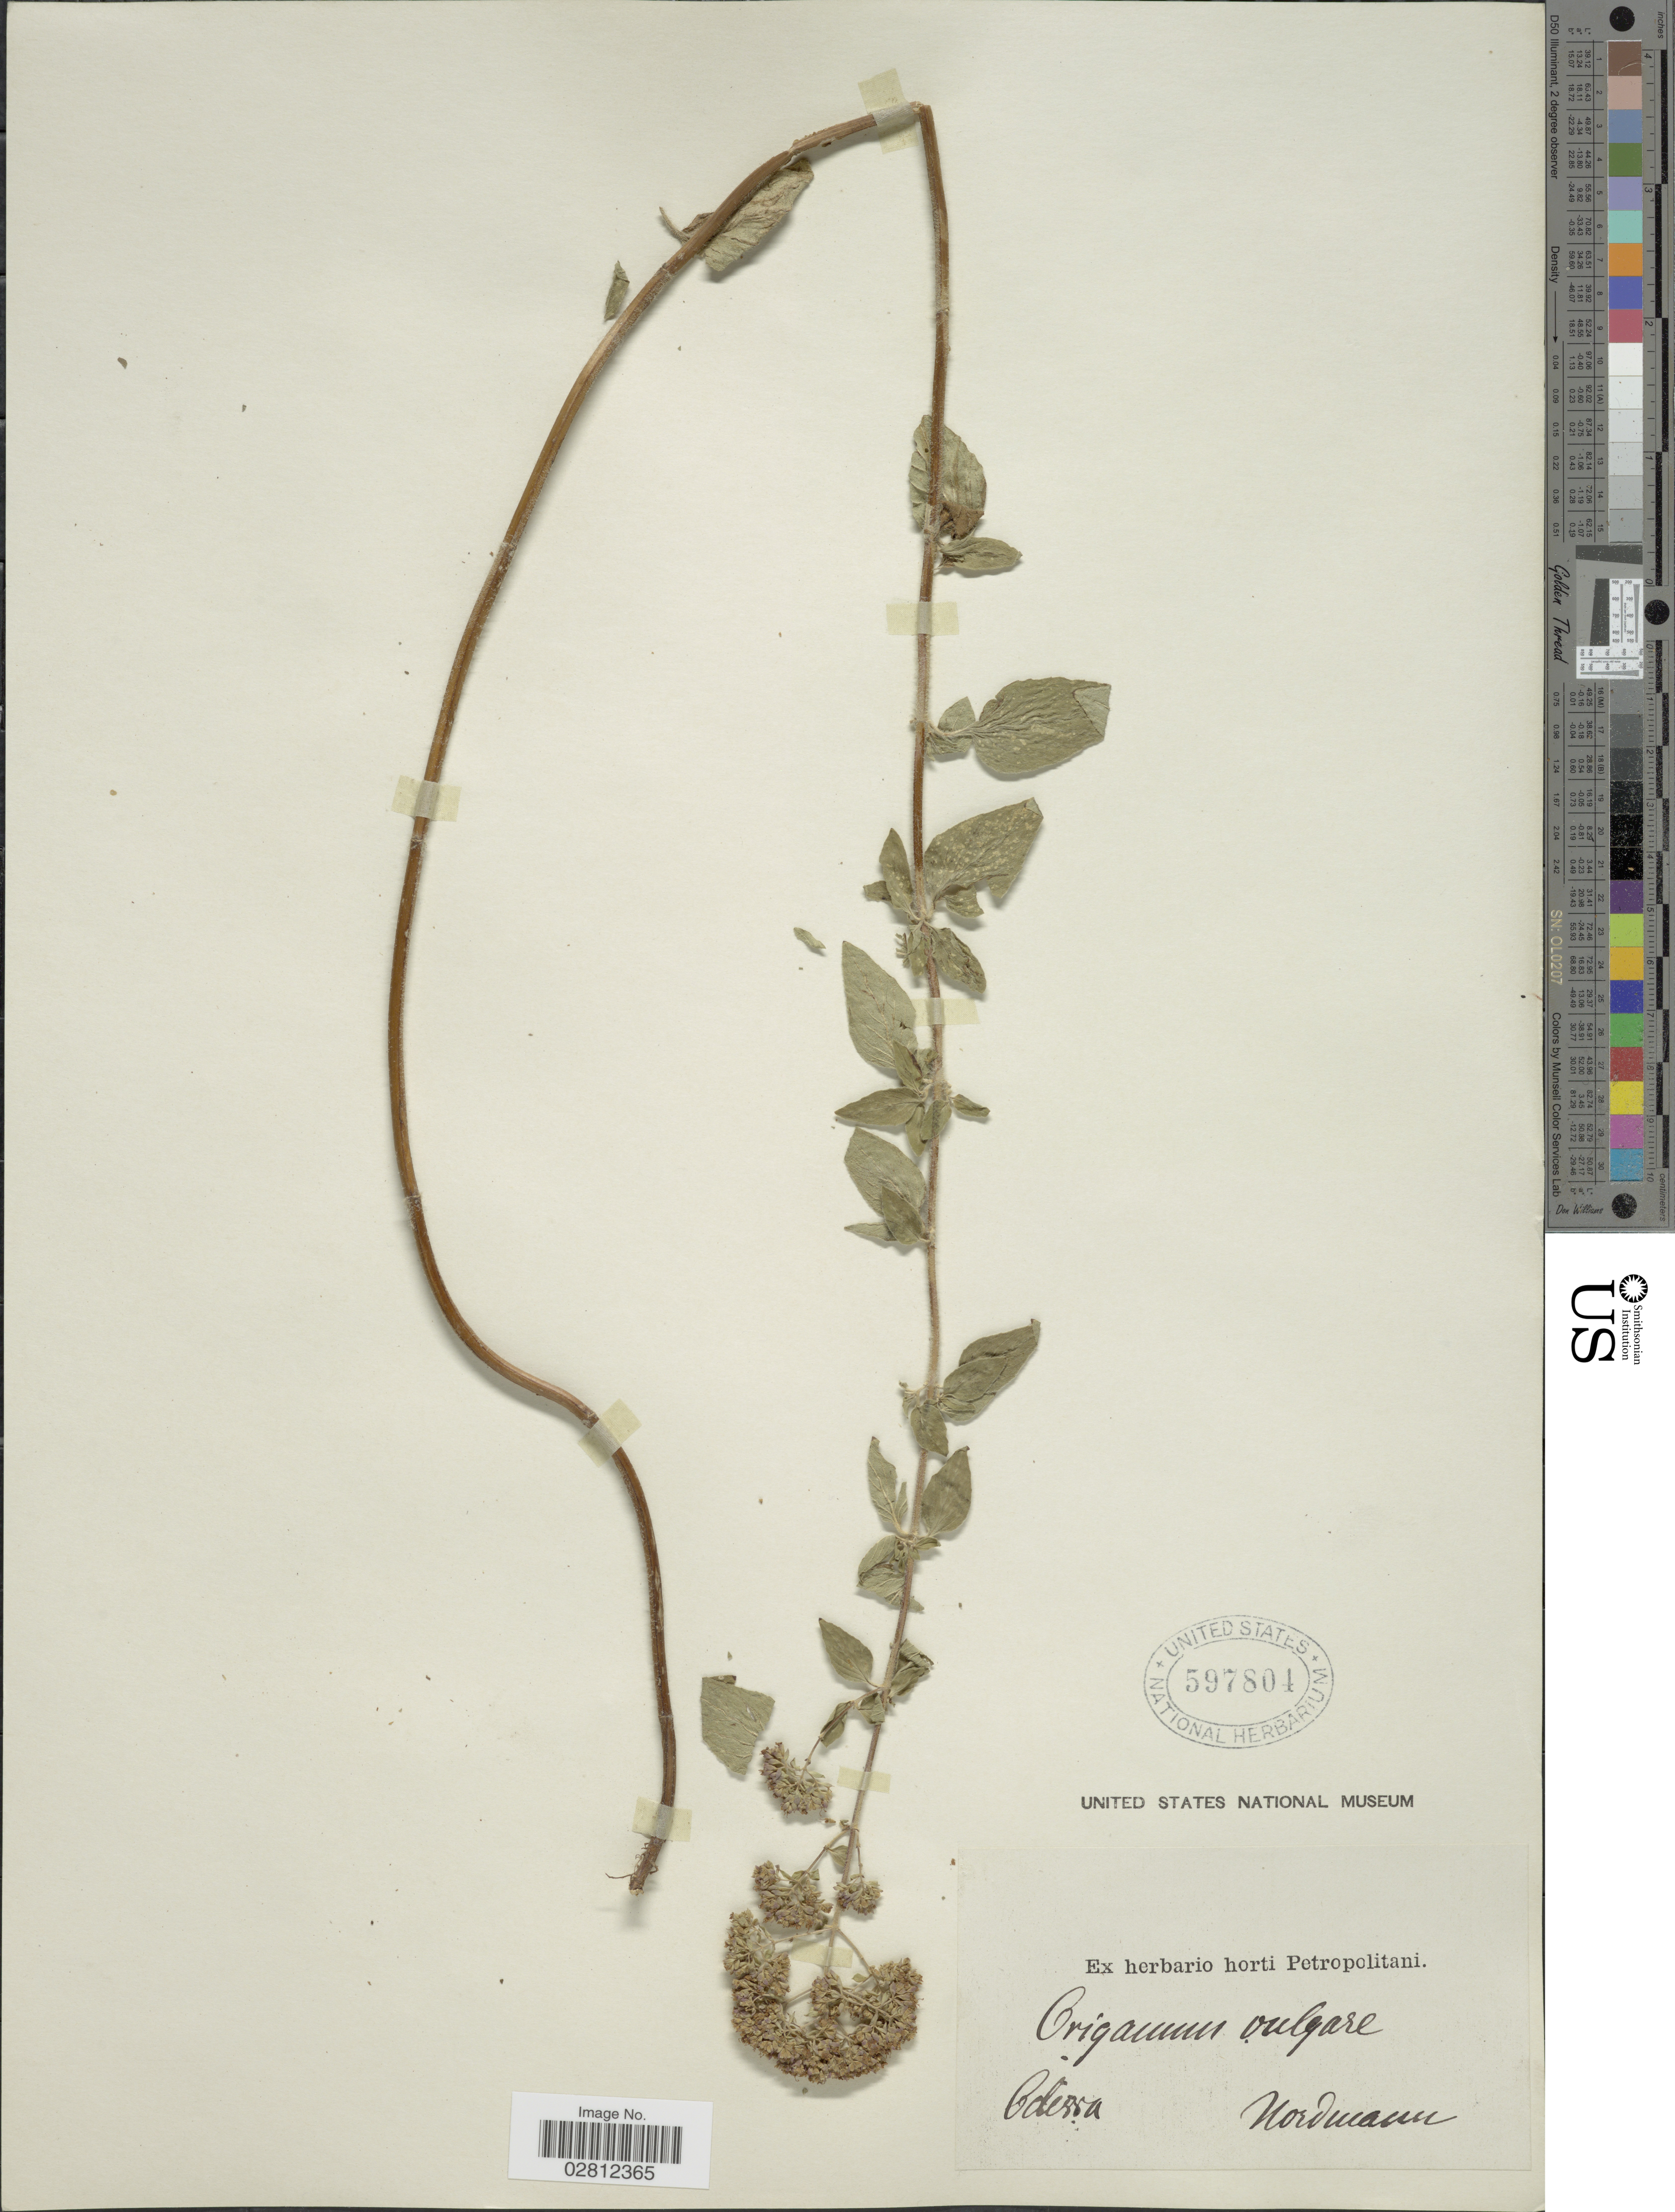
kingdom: Plantae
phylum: Tracheophyta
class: Magnoliopsida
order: Lamiales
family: Lamiaceae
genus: Origanum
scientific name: Origanum vulgare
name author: L.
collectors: Nordmann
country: Ukraine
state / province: Odesa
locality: Odessa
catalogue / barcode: US 597804